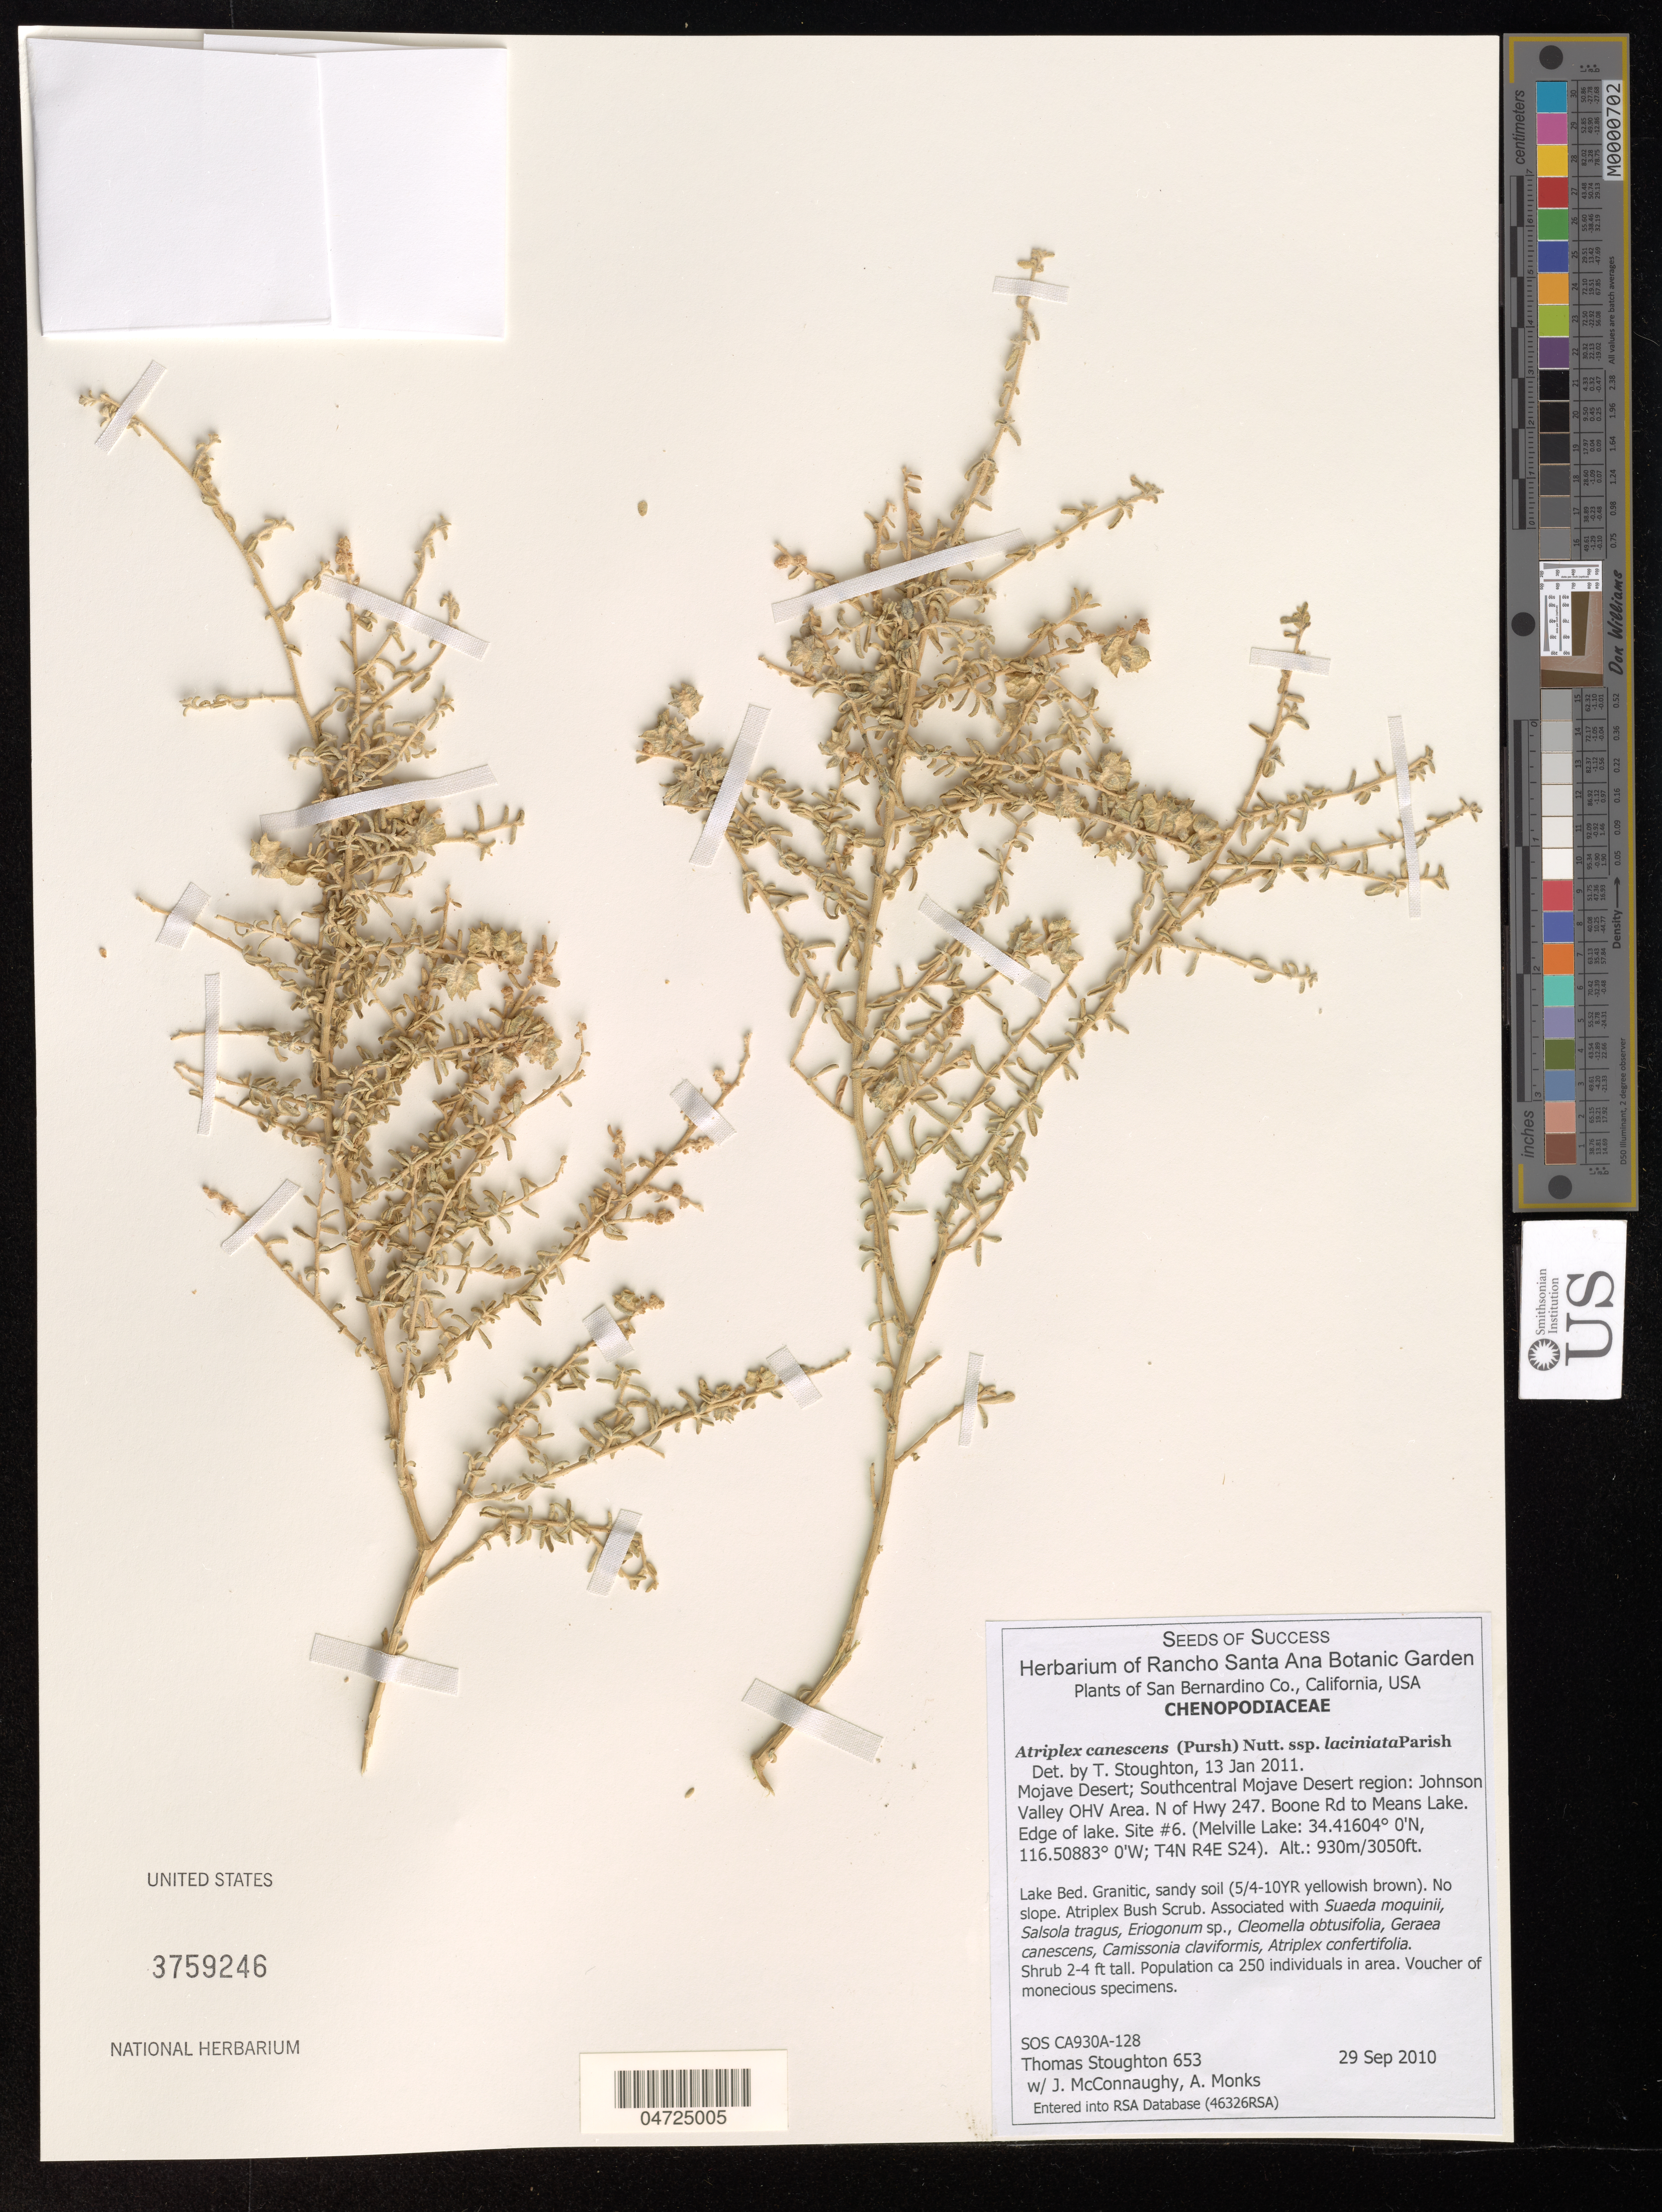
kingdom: Plantae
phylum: Tracheophyta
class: Magnoliopsida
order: Caryophyllales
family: Amaranthaceae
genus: Atriplex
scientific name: Atriplex canescens subsp. laciniata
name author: Parish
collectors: T. Stoughton, J. McConnaughy & A. Monks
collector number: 653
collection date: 2010-09-29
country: United States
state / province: California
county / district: San Bernardino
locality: San Bernardino Co. Mojave Desert; Southcentral Mojave Desert region: Johnson Valley OHV Area. N of Hwy 247. Boone Rd to Means Lake. Edge of lake. Site #6. (Melville Lake; T4N R4E S24).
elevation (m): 930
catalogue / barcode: US 3759246